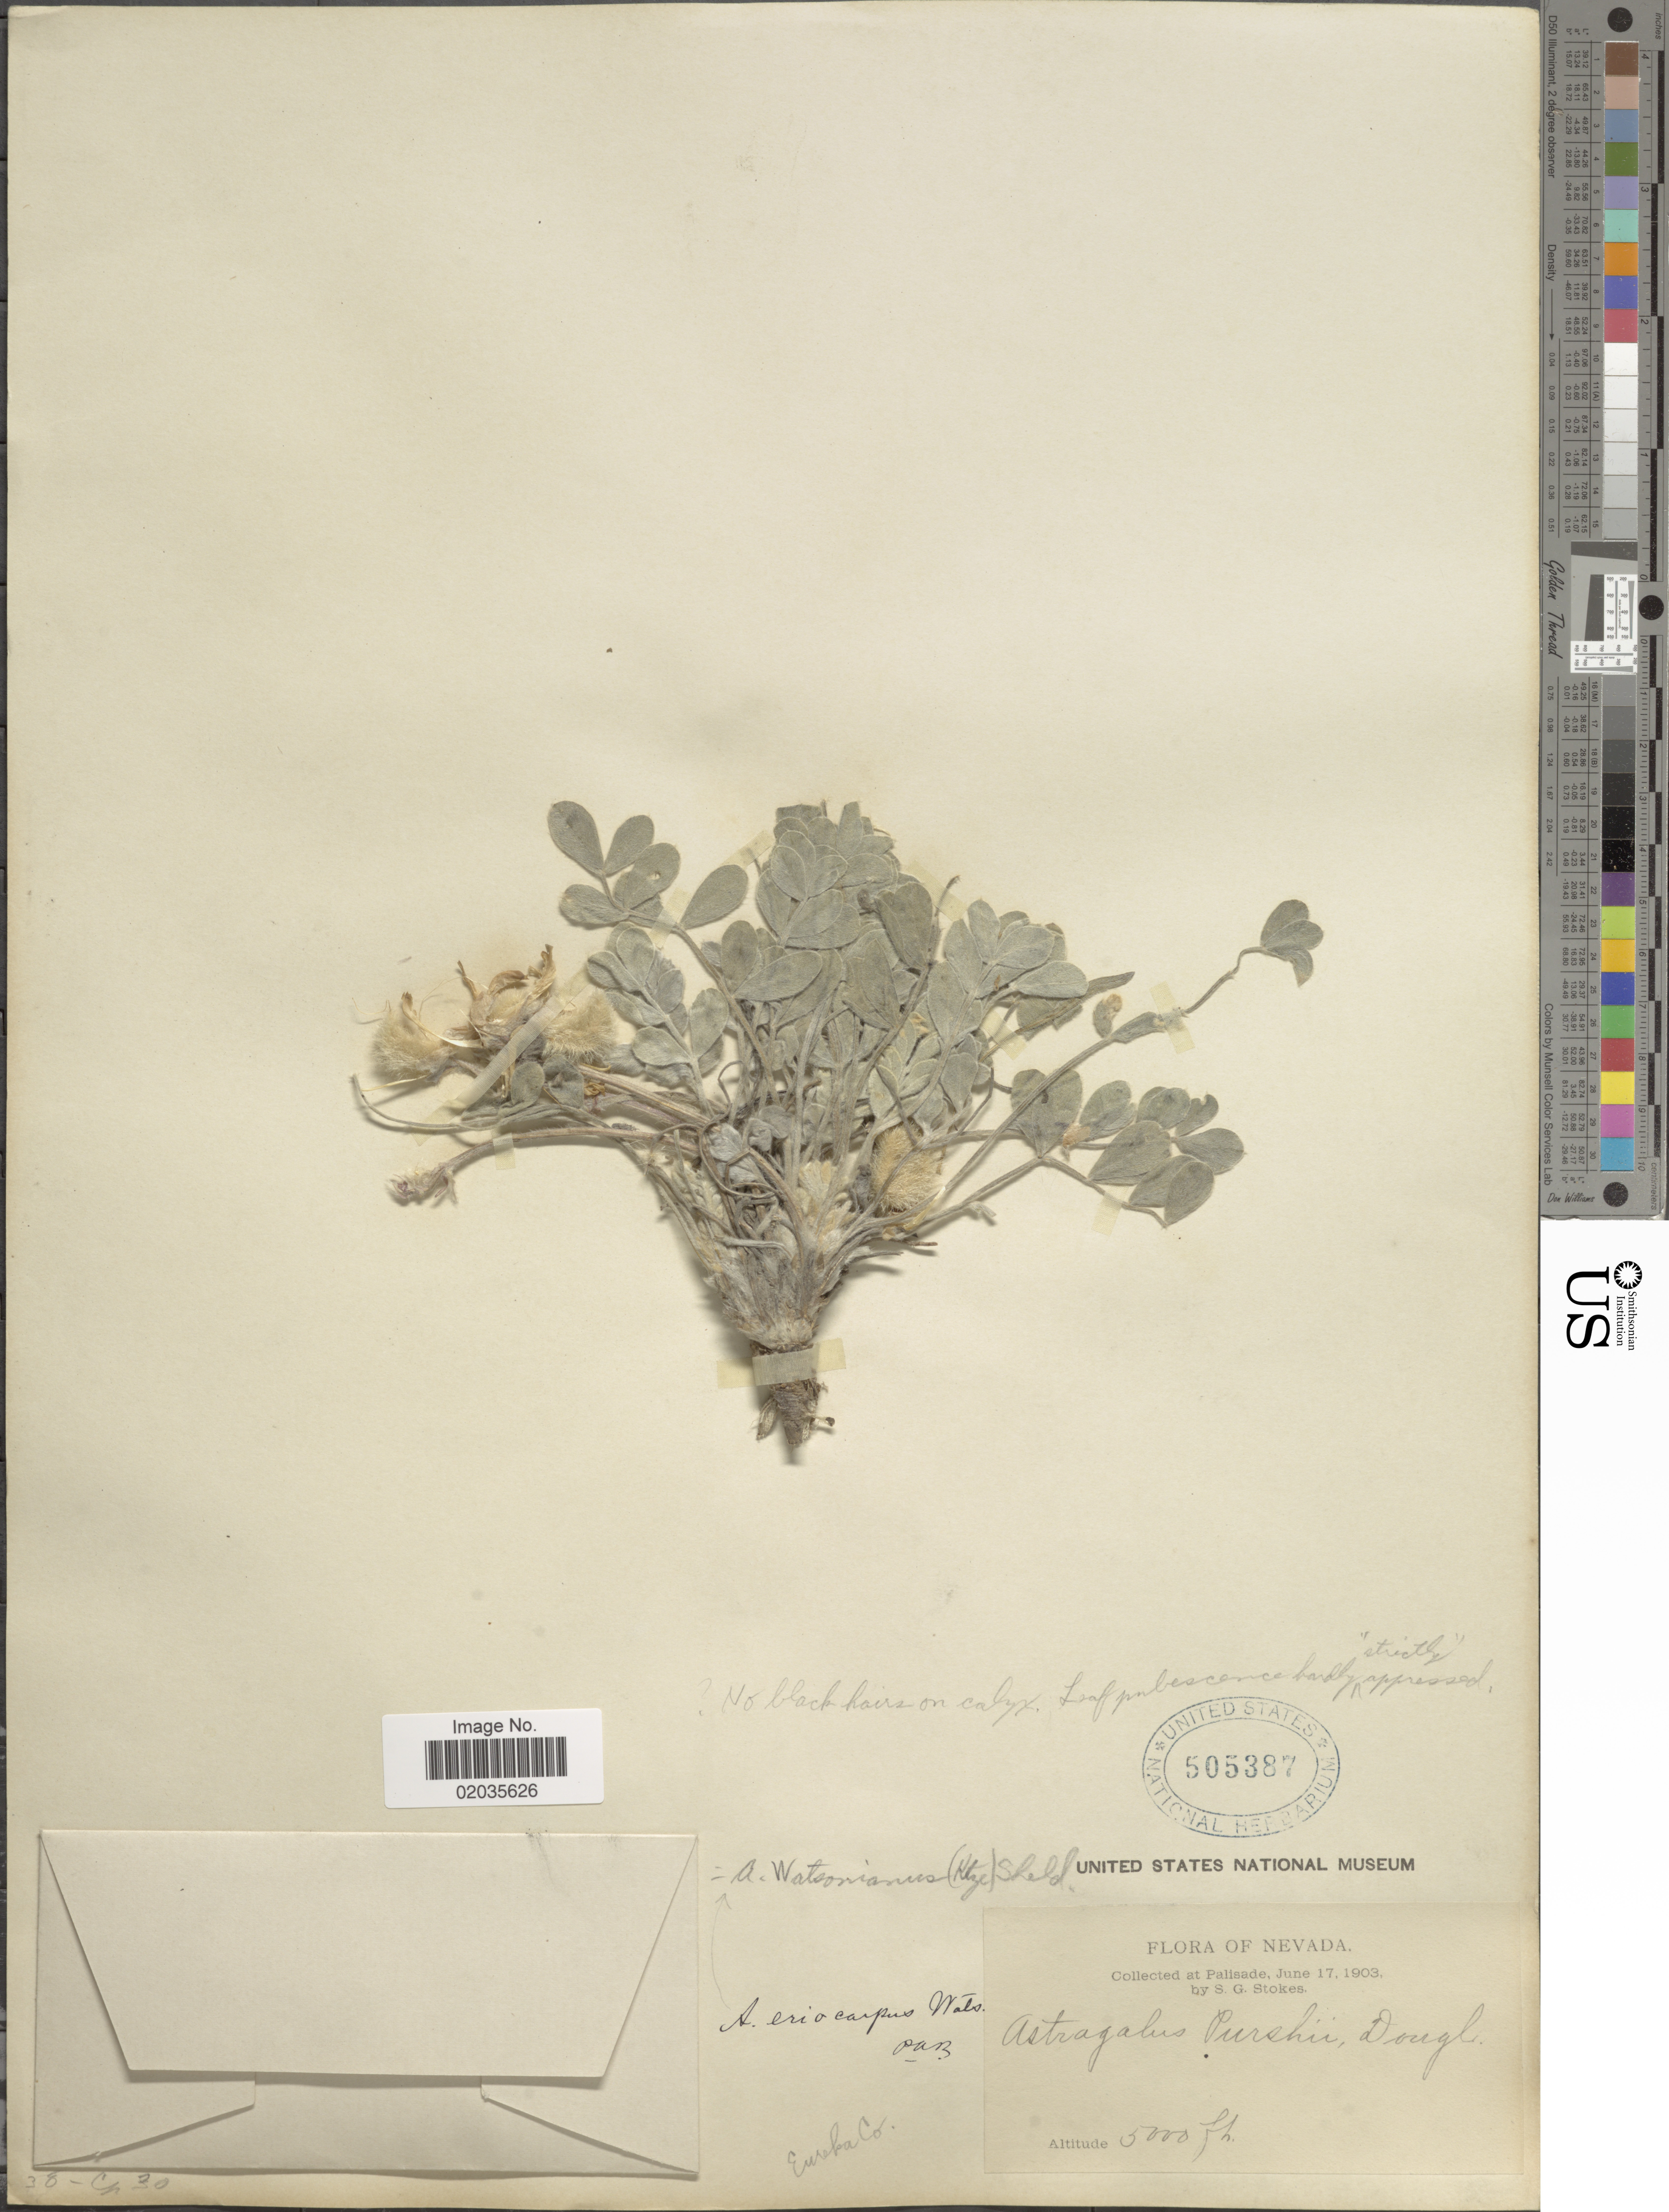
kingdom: Plantae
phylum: Tracheophyta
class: Magnoliopsida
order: Fabales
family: Fabaceae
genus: Astragalus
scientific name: Astragalus watsonianus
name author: (Kuntze) E. Sheld.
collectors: S. G. Stokes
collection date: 1903-06-17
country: United States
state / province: Nevada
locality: Palisade.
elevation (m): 1524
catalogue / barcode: US 505387